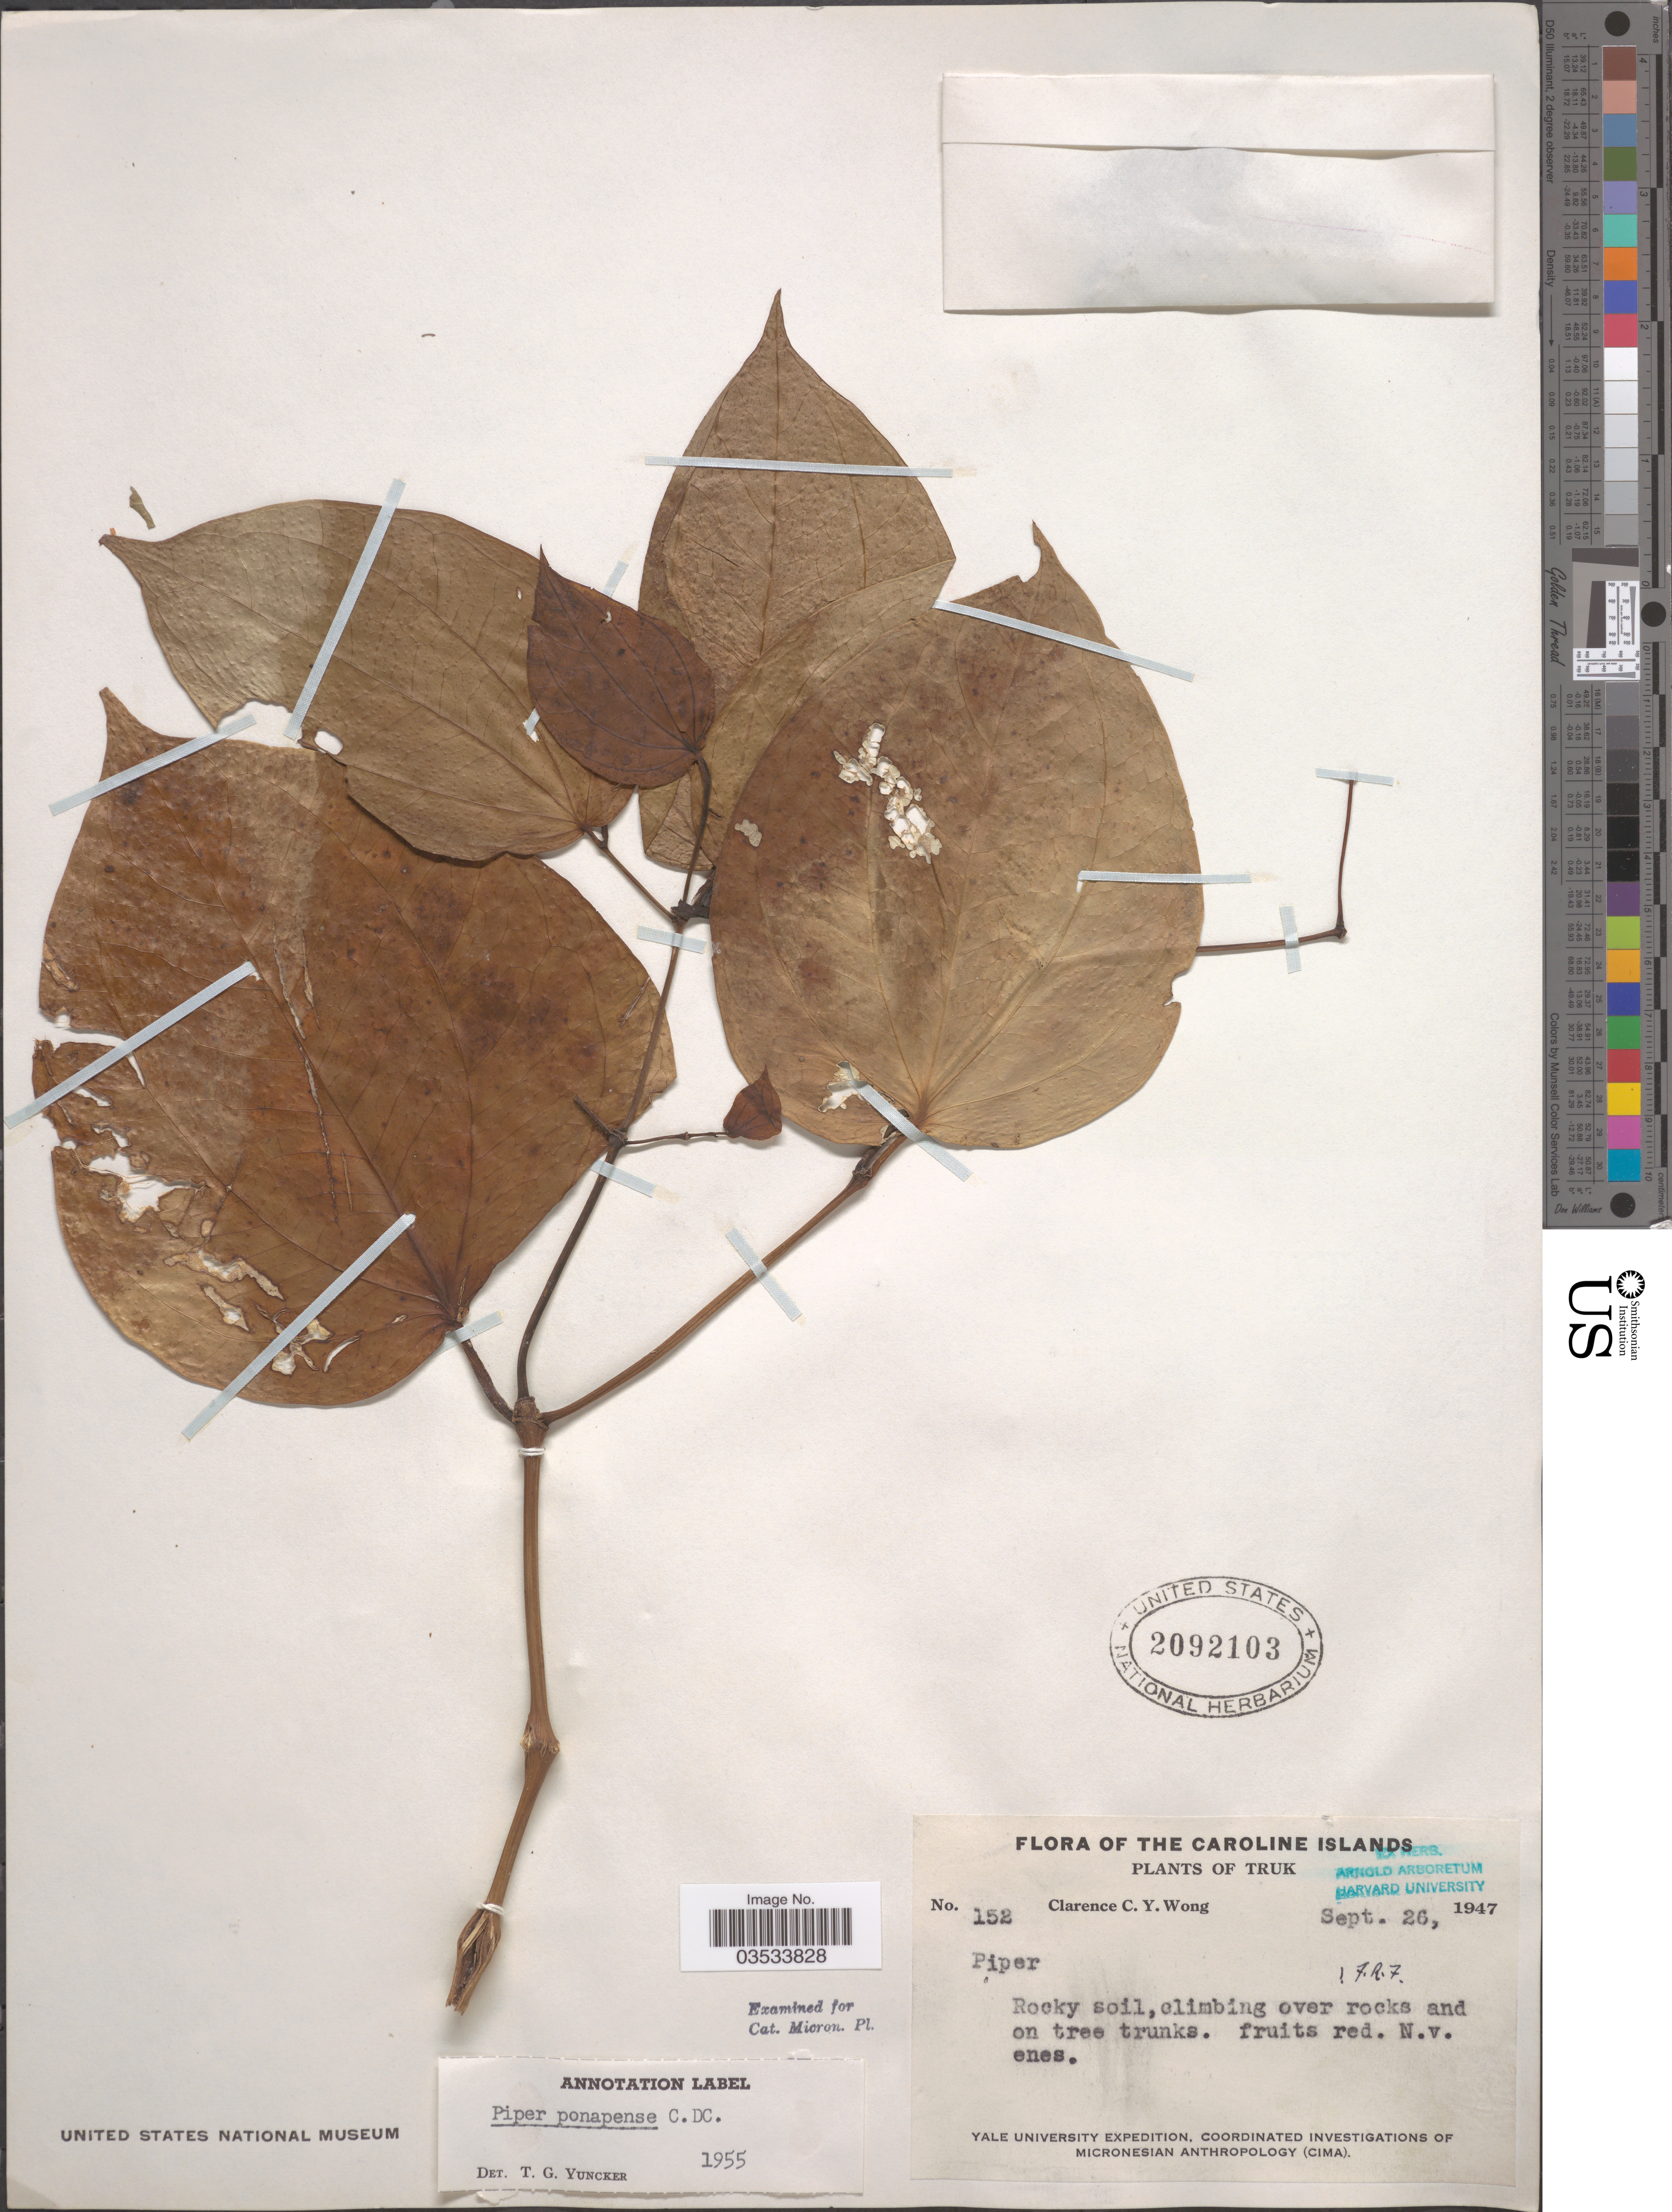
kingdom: Plantae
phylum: Tracheophyta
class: Magnoliopsida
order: Piperales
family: Piperaceae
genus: Piper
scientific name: Piper ponapense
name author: C. DC.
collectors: C. Y. C. Wong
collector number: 152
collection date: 1947-09-26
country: Micronesia, Federated States of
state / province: Truk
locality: Caroline Islands. Truk.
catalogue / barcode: US 2092103